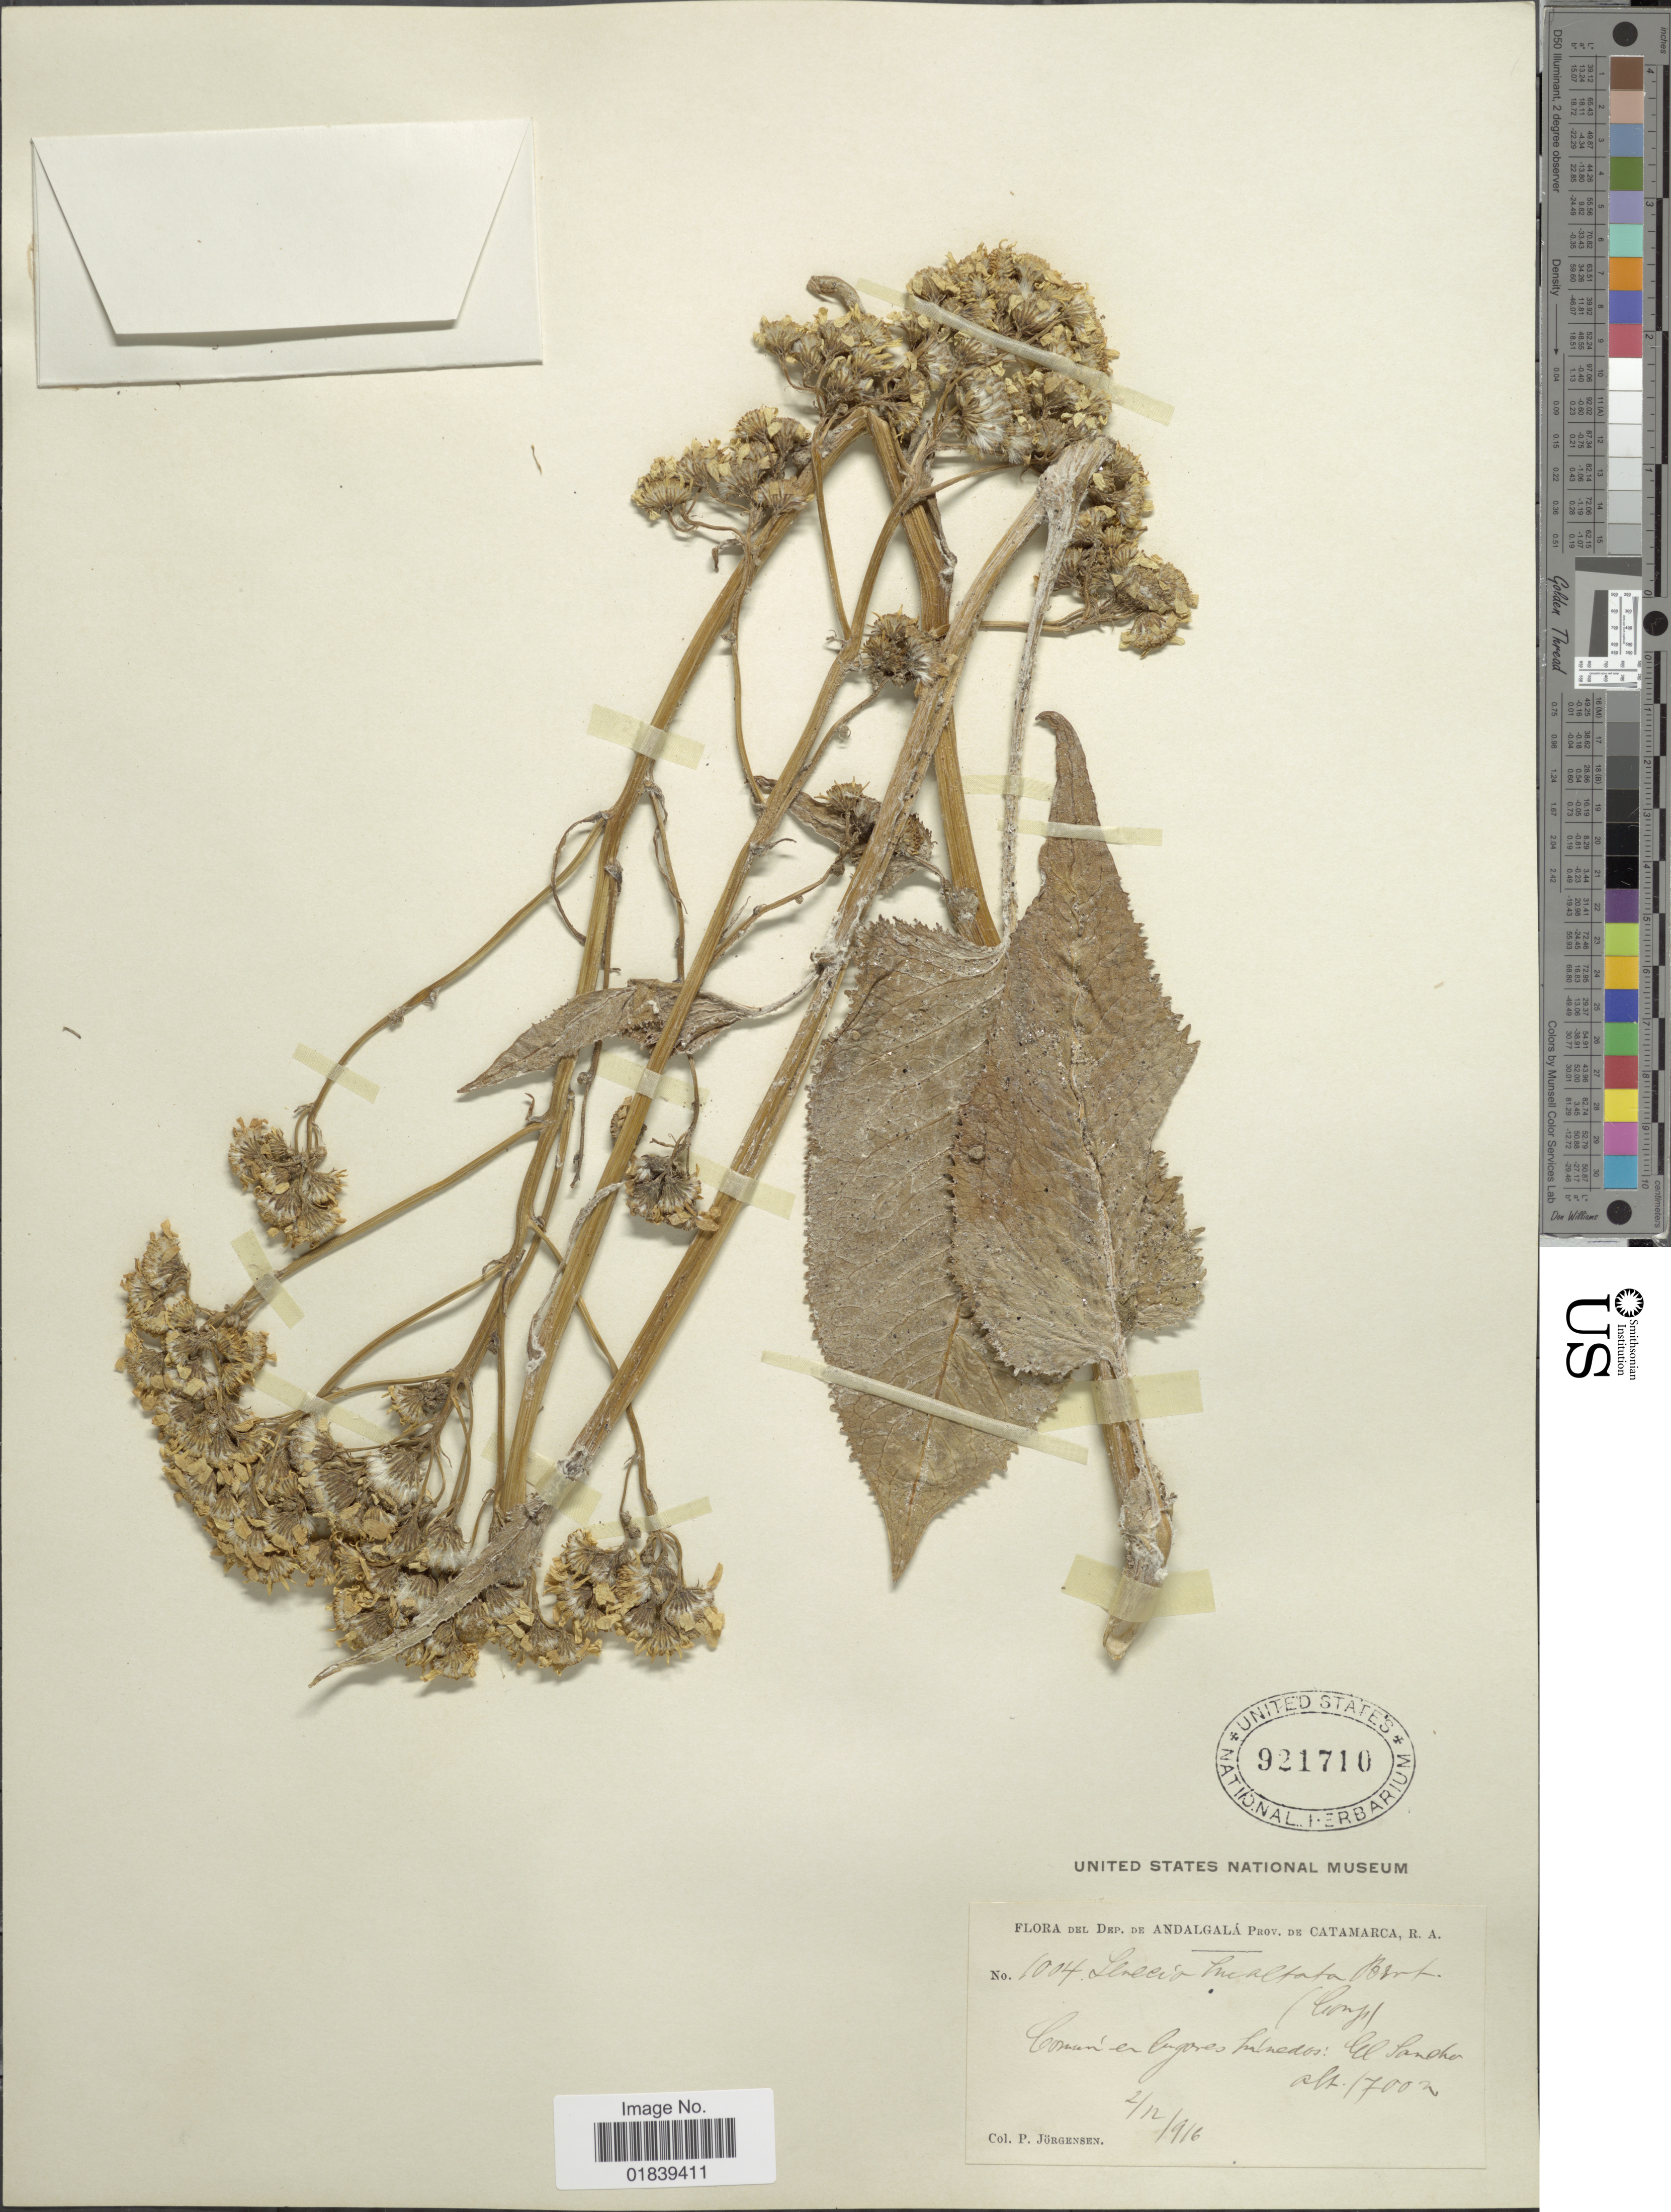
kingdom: Plantae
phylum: Tracheophyta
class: Magnoliopsida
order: Asterales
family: Asteraceae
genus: Senecio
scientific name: Senecio cremeiflorus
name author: Mattf.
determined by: Salomon, Luciana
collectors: P. Jörgensen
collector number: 1004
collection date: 1916-12-02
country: Argentina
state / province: Catamarca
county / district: Andalgalá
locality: El Sancho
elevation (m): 1700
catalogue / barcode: US 921710